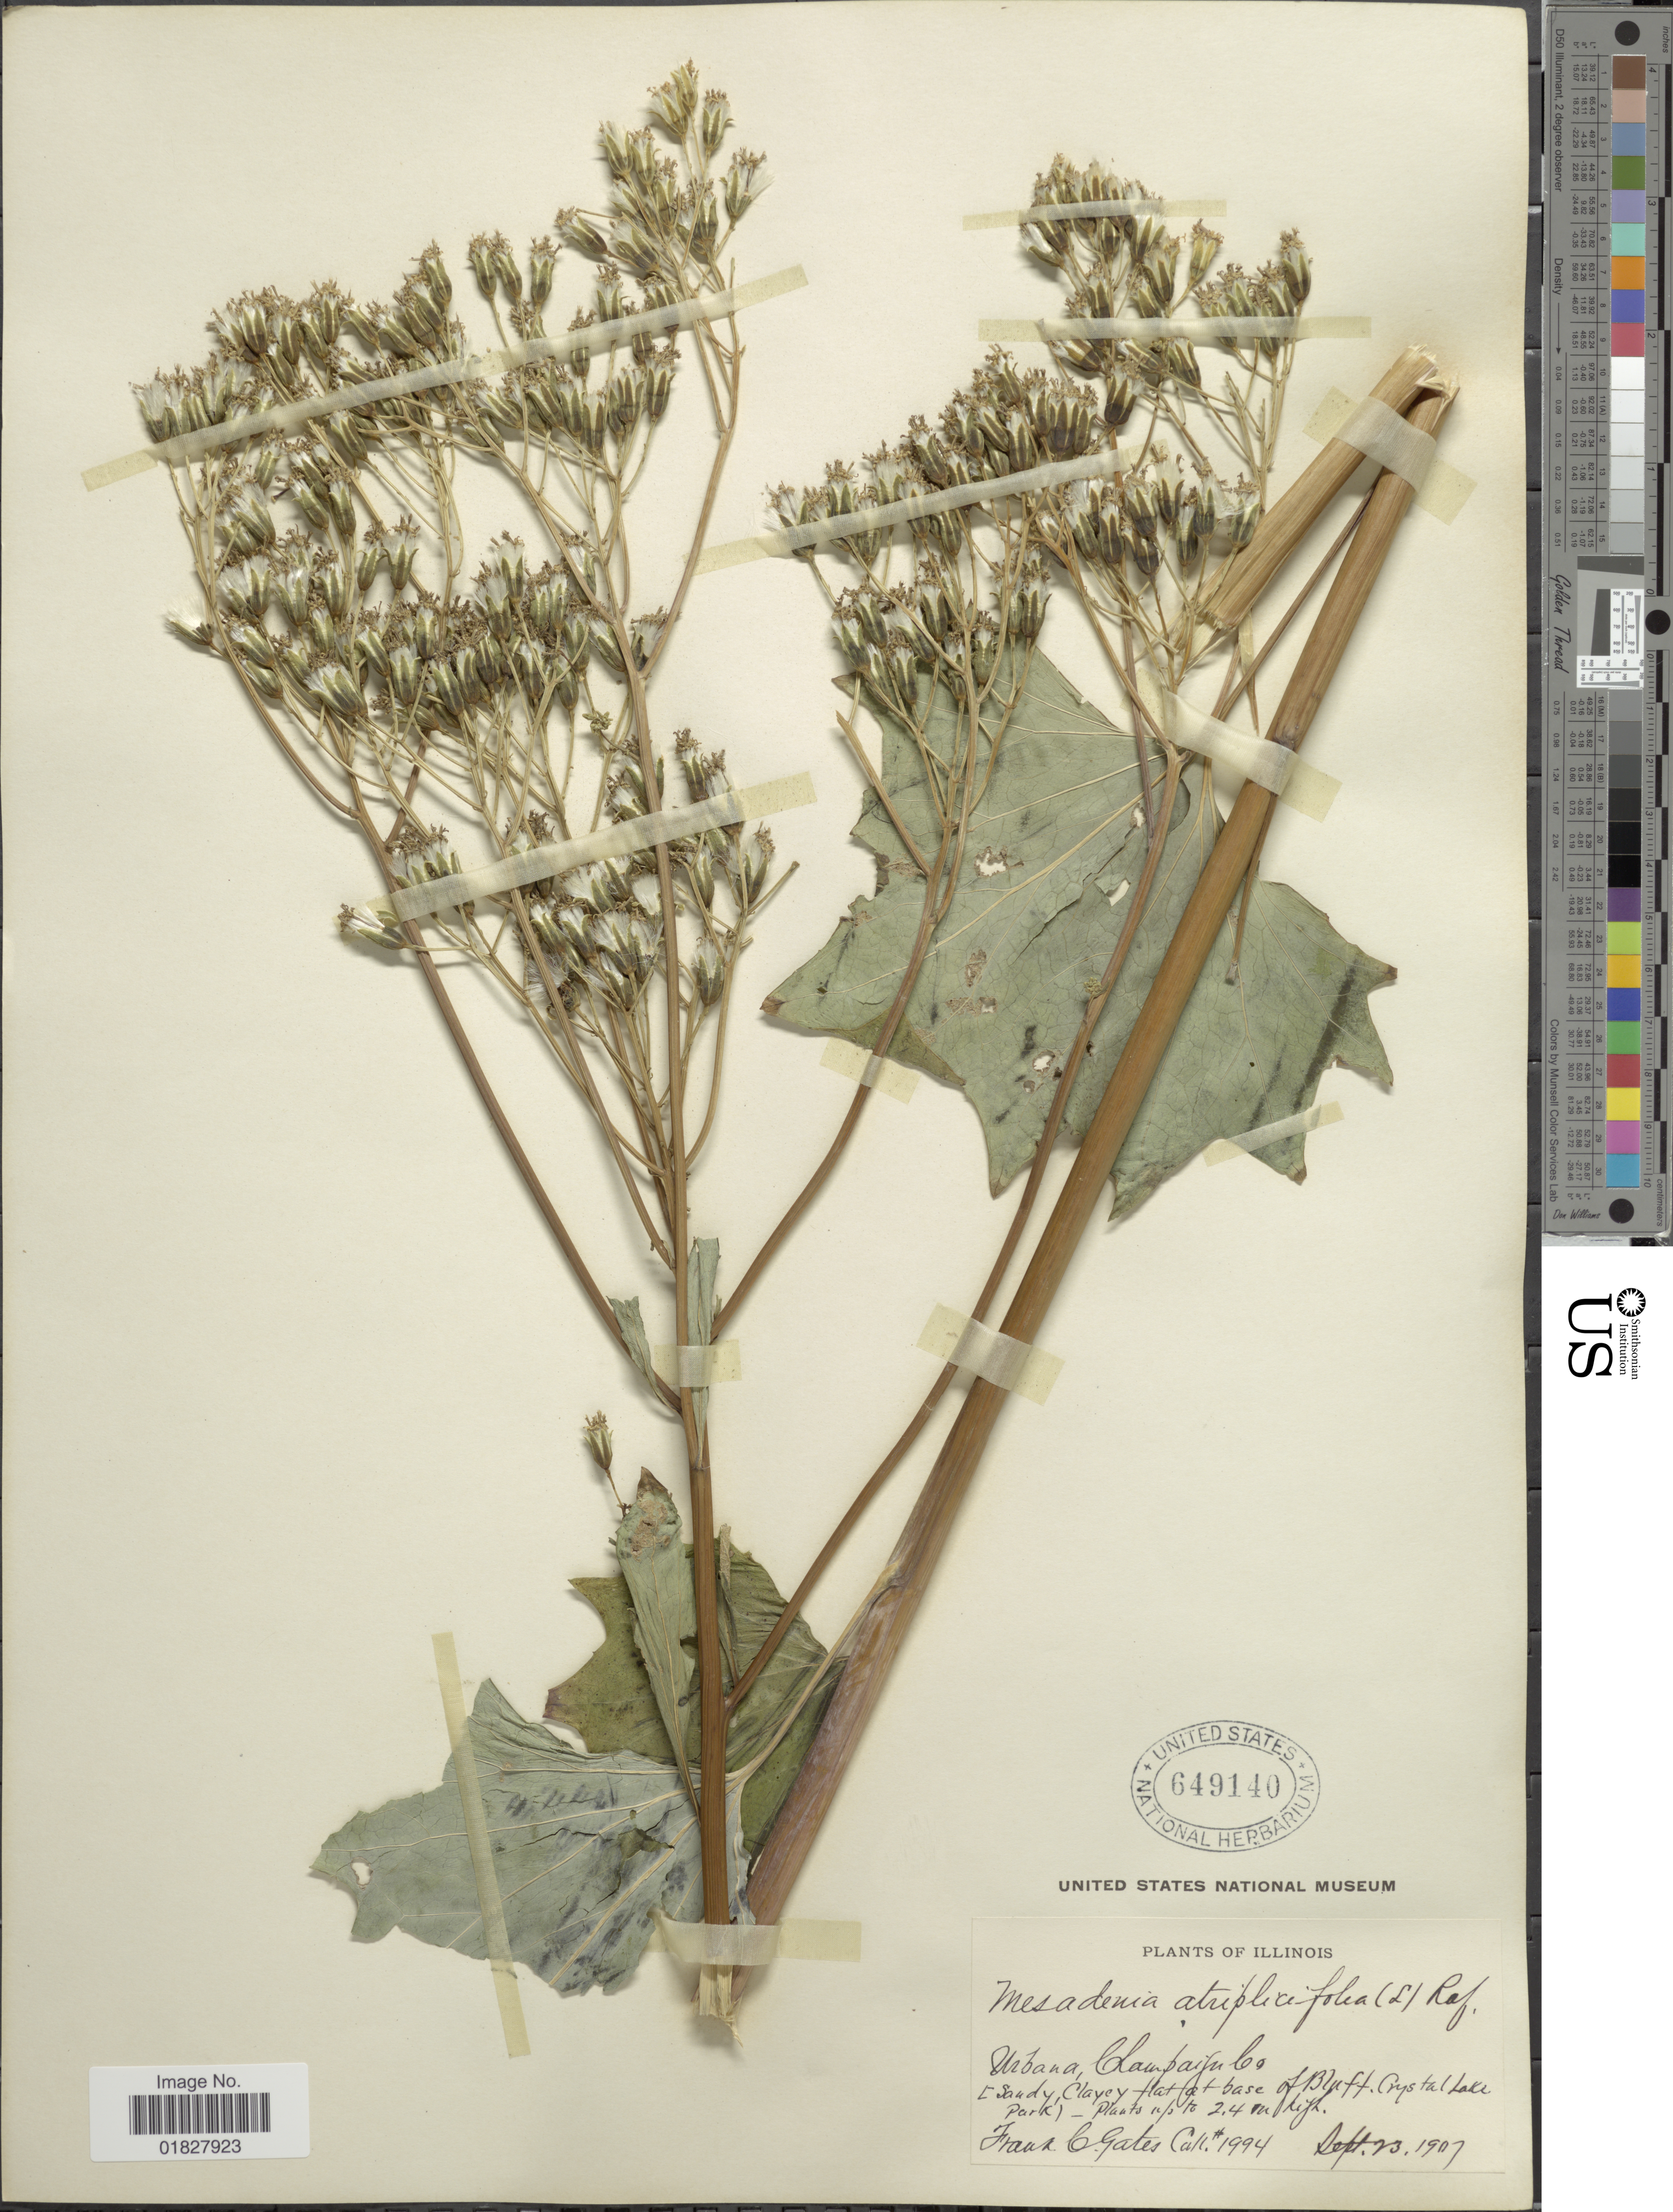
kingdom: Plantae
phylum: Tracheophyta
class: Magnoliopsida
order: Asterales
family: Asteraceae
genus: Arnoglossum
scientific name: Arnoglossum atriplicifolium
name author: (L.) H. Rob.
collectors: F. C. Gates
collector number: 1994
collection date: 1907-09-23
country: United States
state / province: Illinois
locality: Urbana, Champaign Co., at base of Bluff, Crystal Lake Park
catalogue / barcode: US 649140